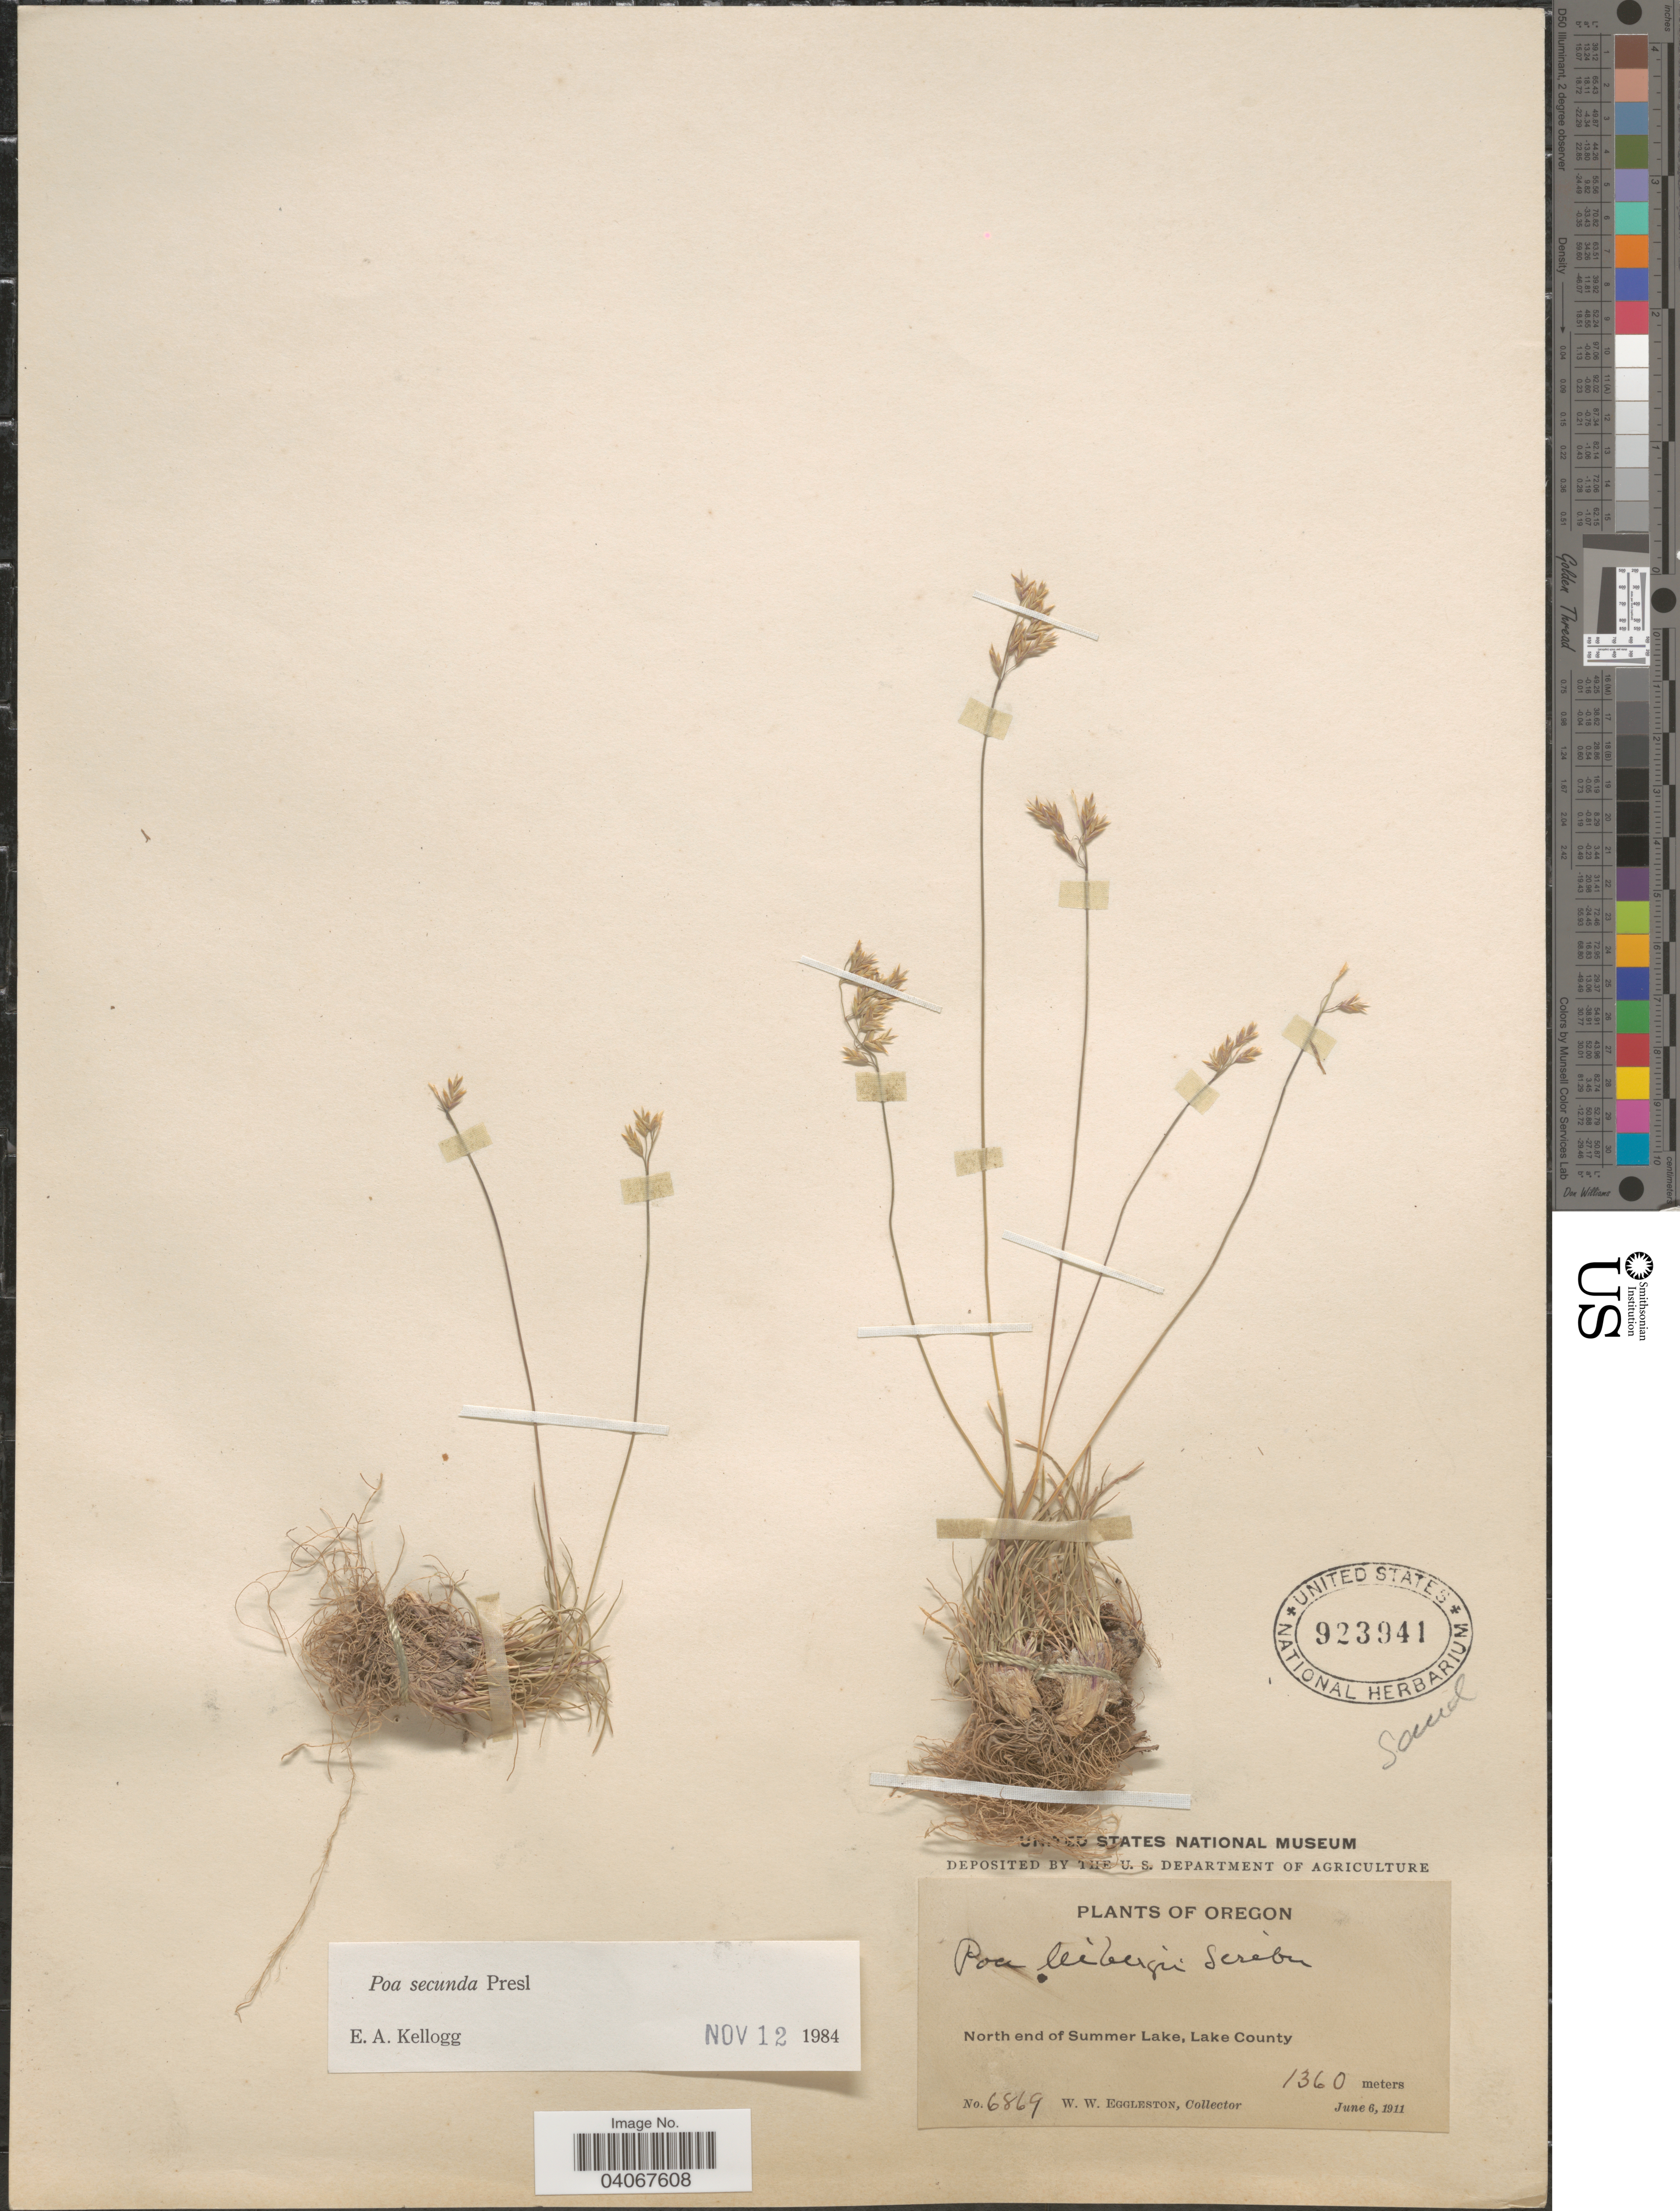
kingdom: Plantae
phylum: Tracheophyta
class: Liliopsida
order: Poales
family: Poaceae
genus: Poa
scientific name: Poa secunda subsp. secunda var. secunda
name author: J. Presl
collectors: W. W. Eggleston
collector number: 6869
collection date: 1911-06-06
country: United States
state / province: Oregon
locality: North end of Summer Lake, Lake County.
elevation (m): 1360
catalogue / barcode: US 923941